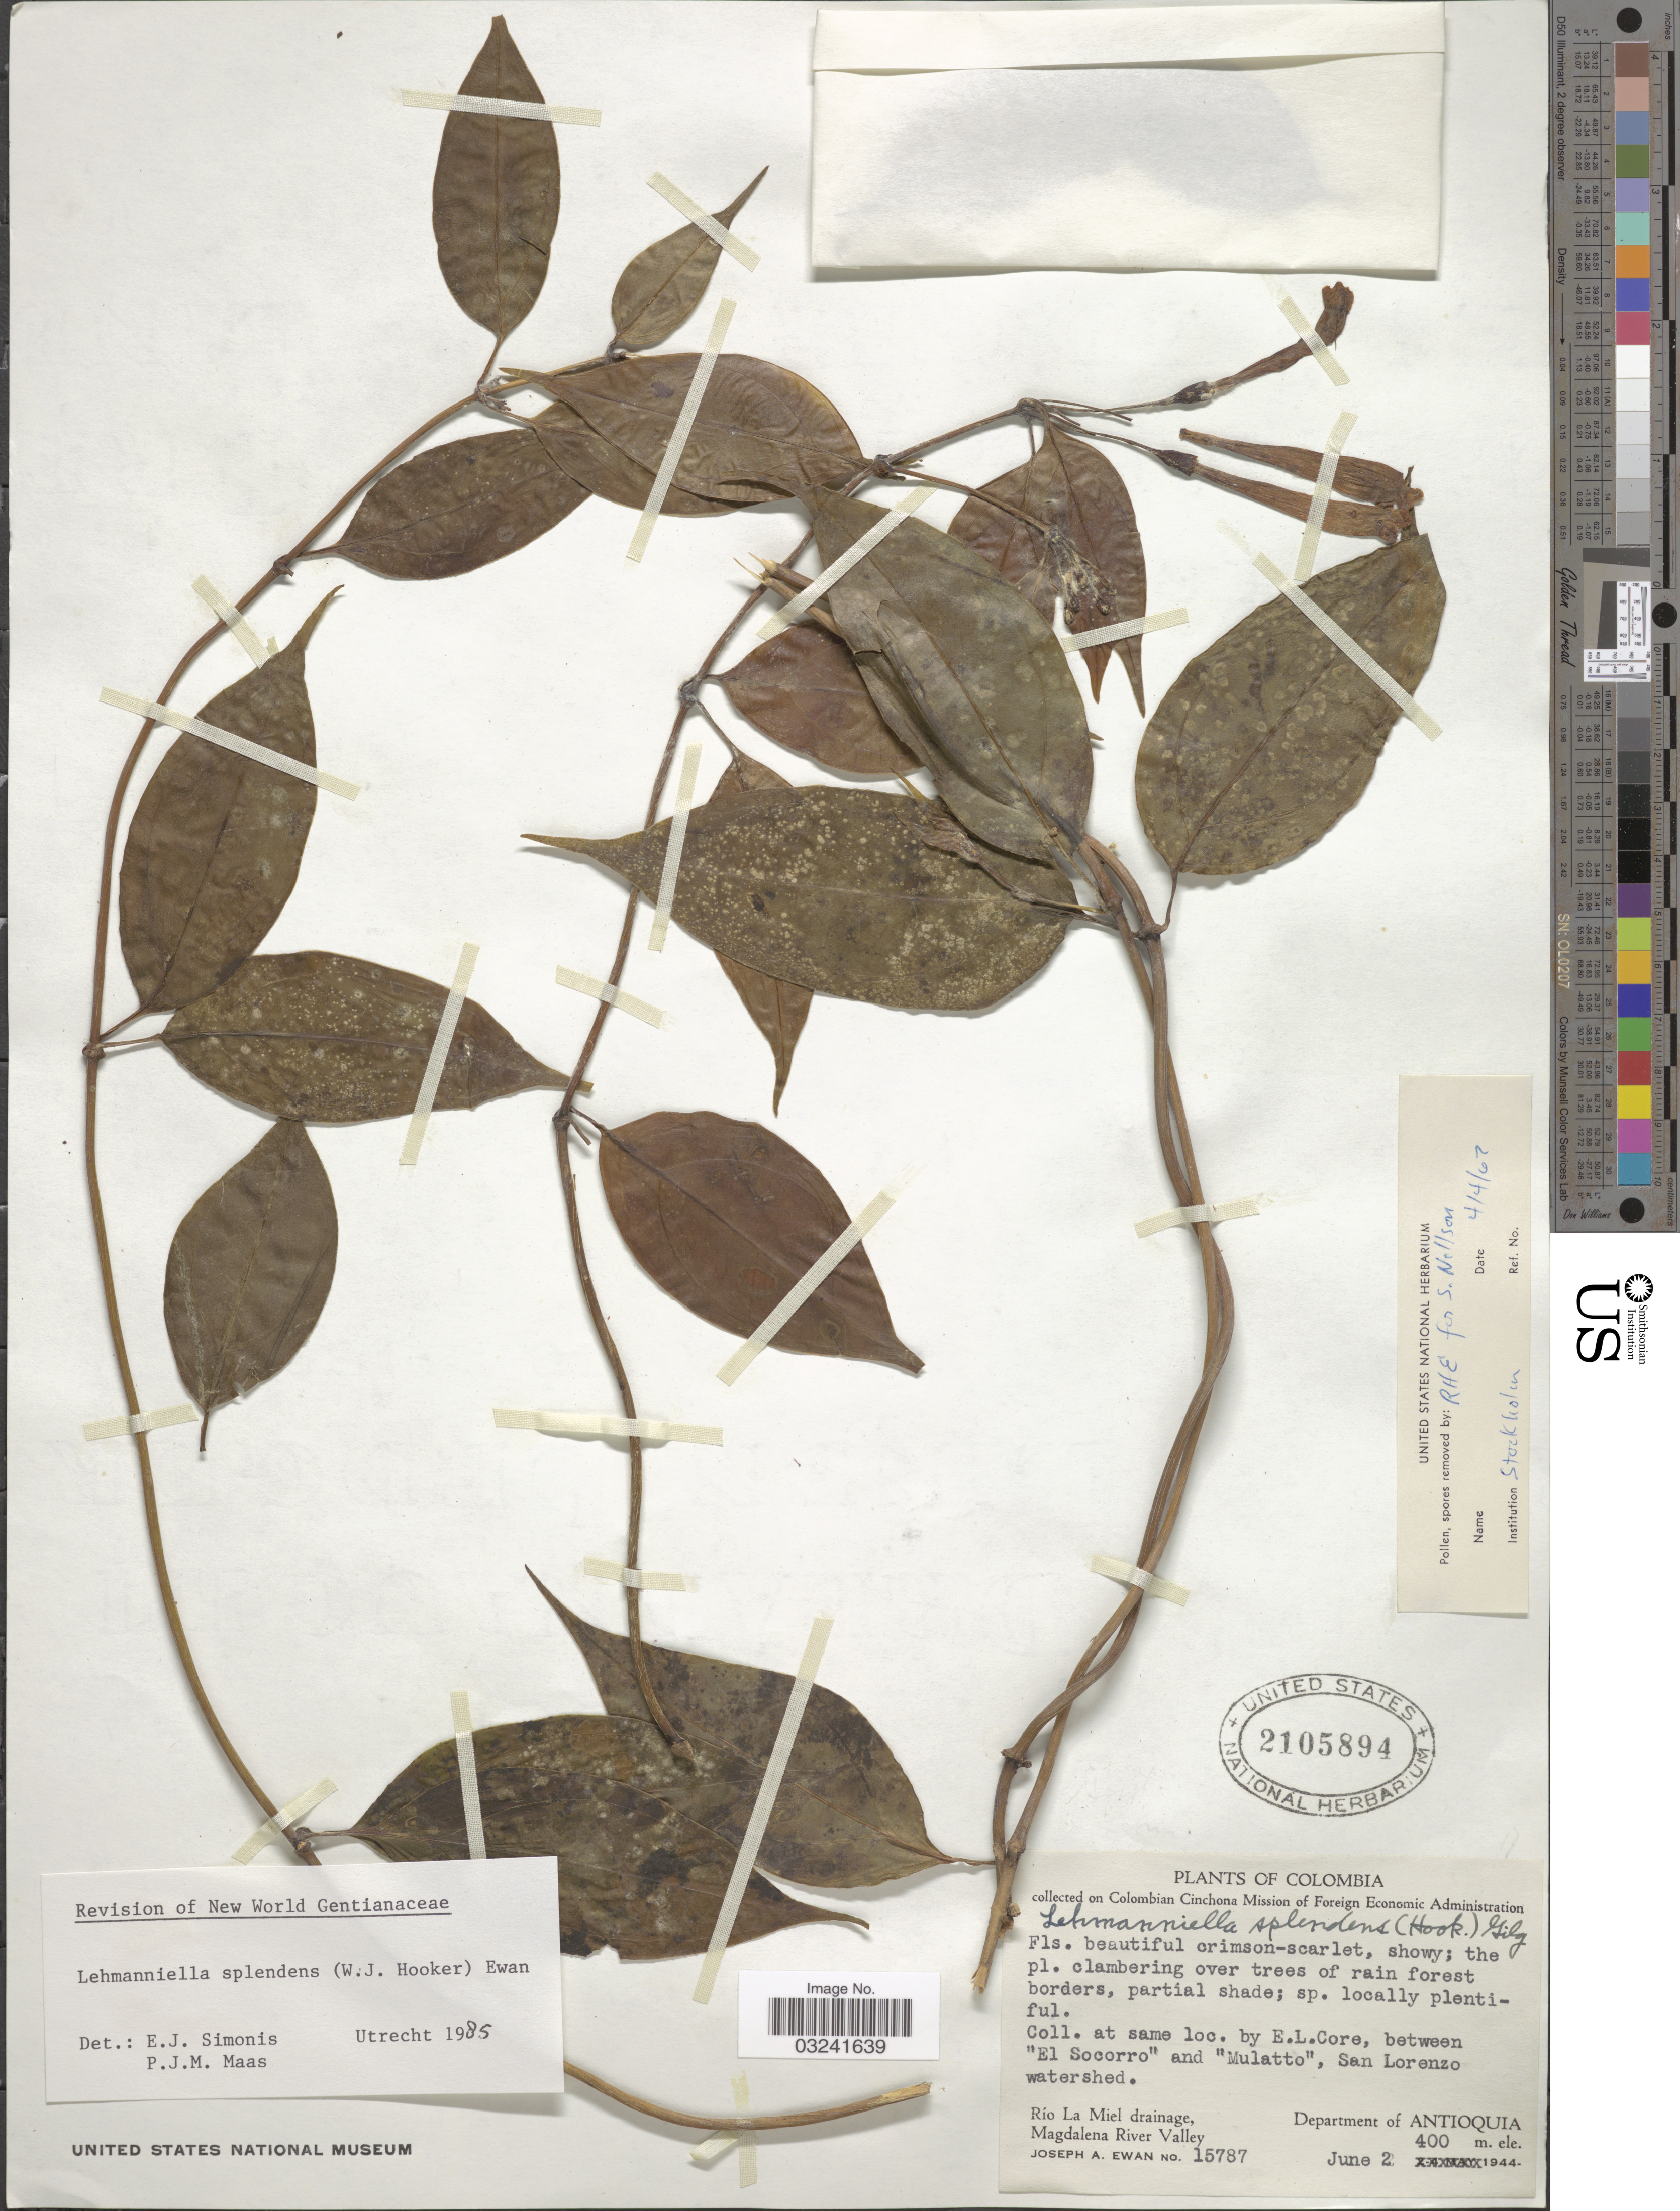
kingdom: Plantae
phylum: Tracheophyta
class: Magnoliopsida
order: Gentianales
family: Gentianaceae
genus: Lehmanniella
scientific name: Lehmanniella splendens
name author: (Hook.) Ewan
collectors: J. A. Ewan & E. Core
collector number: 15787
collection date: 1944-06-02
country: Colombia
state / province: Antioquia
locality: Between "El Socorro" and "Mulatto", San Lorenzo watershed, Río La Miel drainage, Magdalena River Valley, Department of Antioquia.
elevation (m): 400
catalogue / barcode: US 2105894